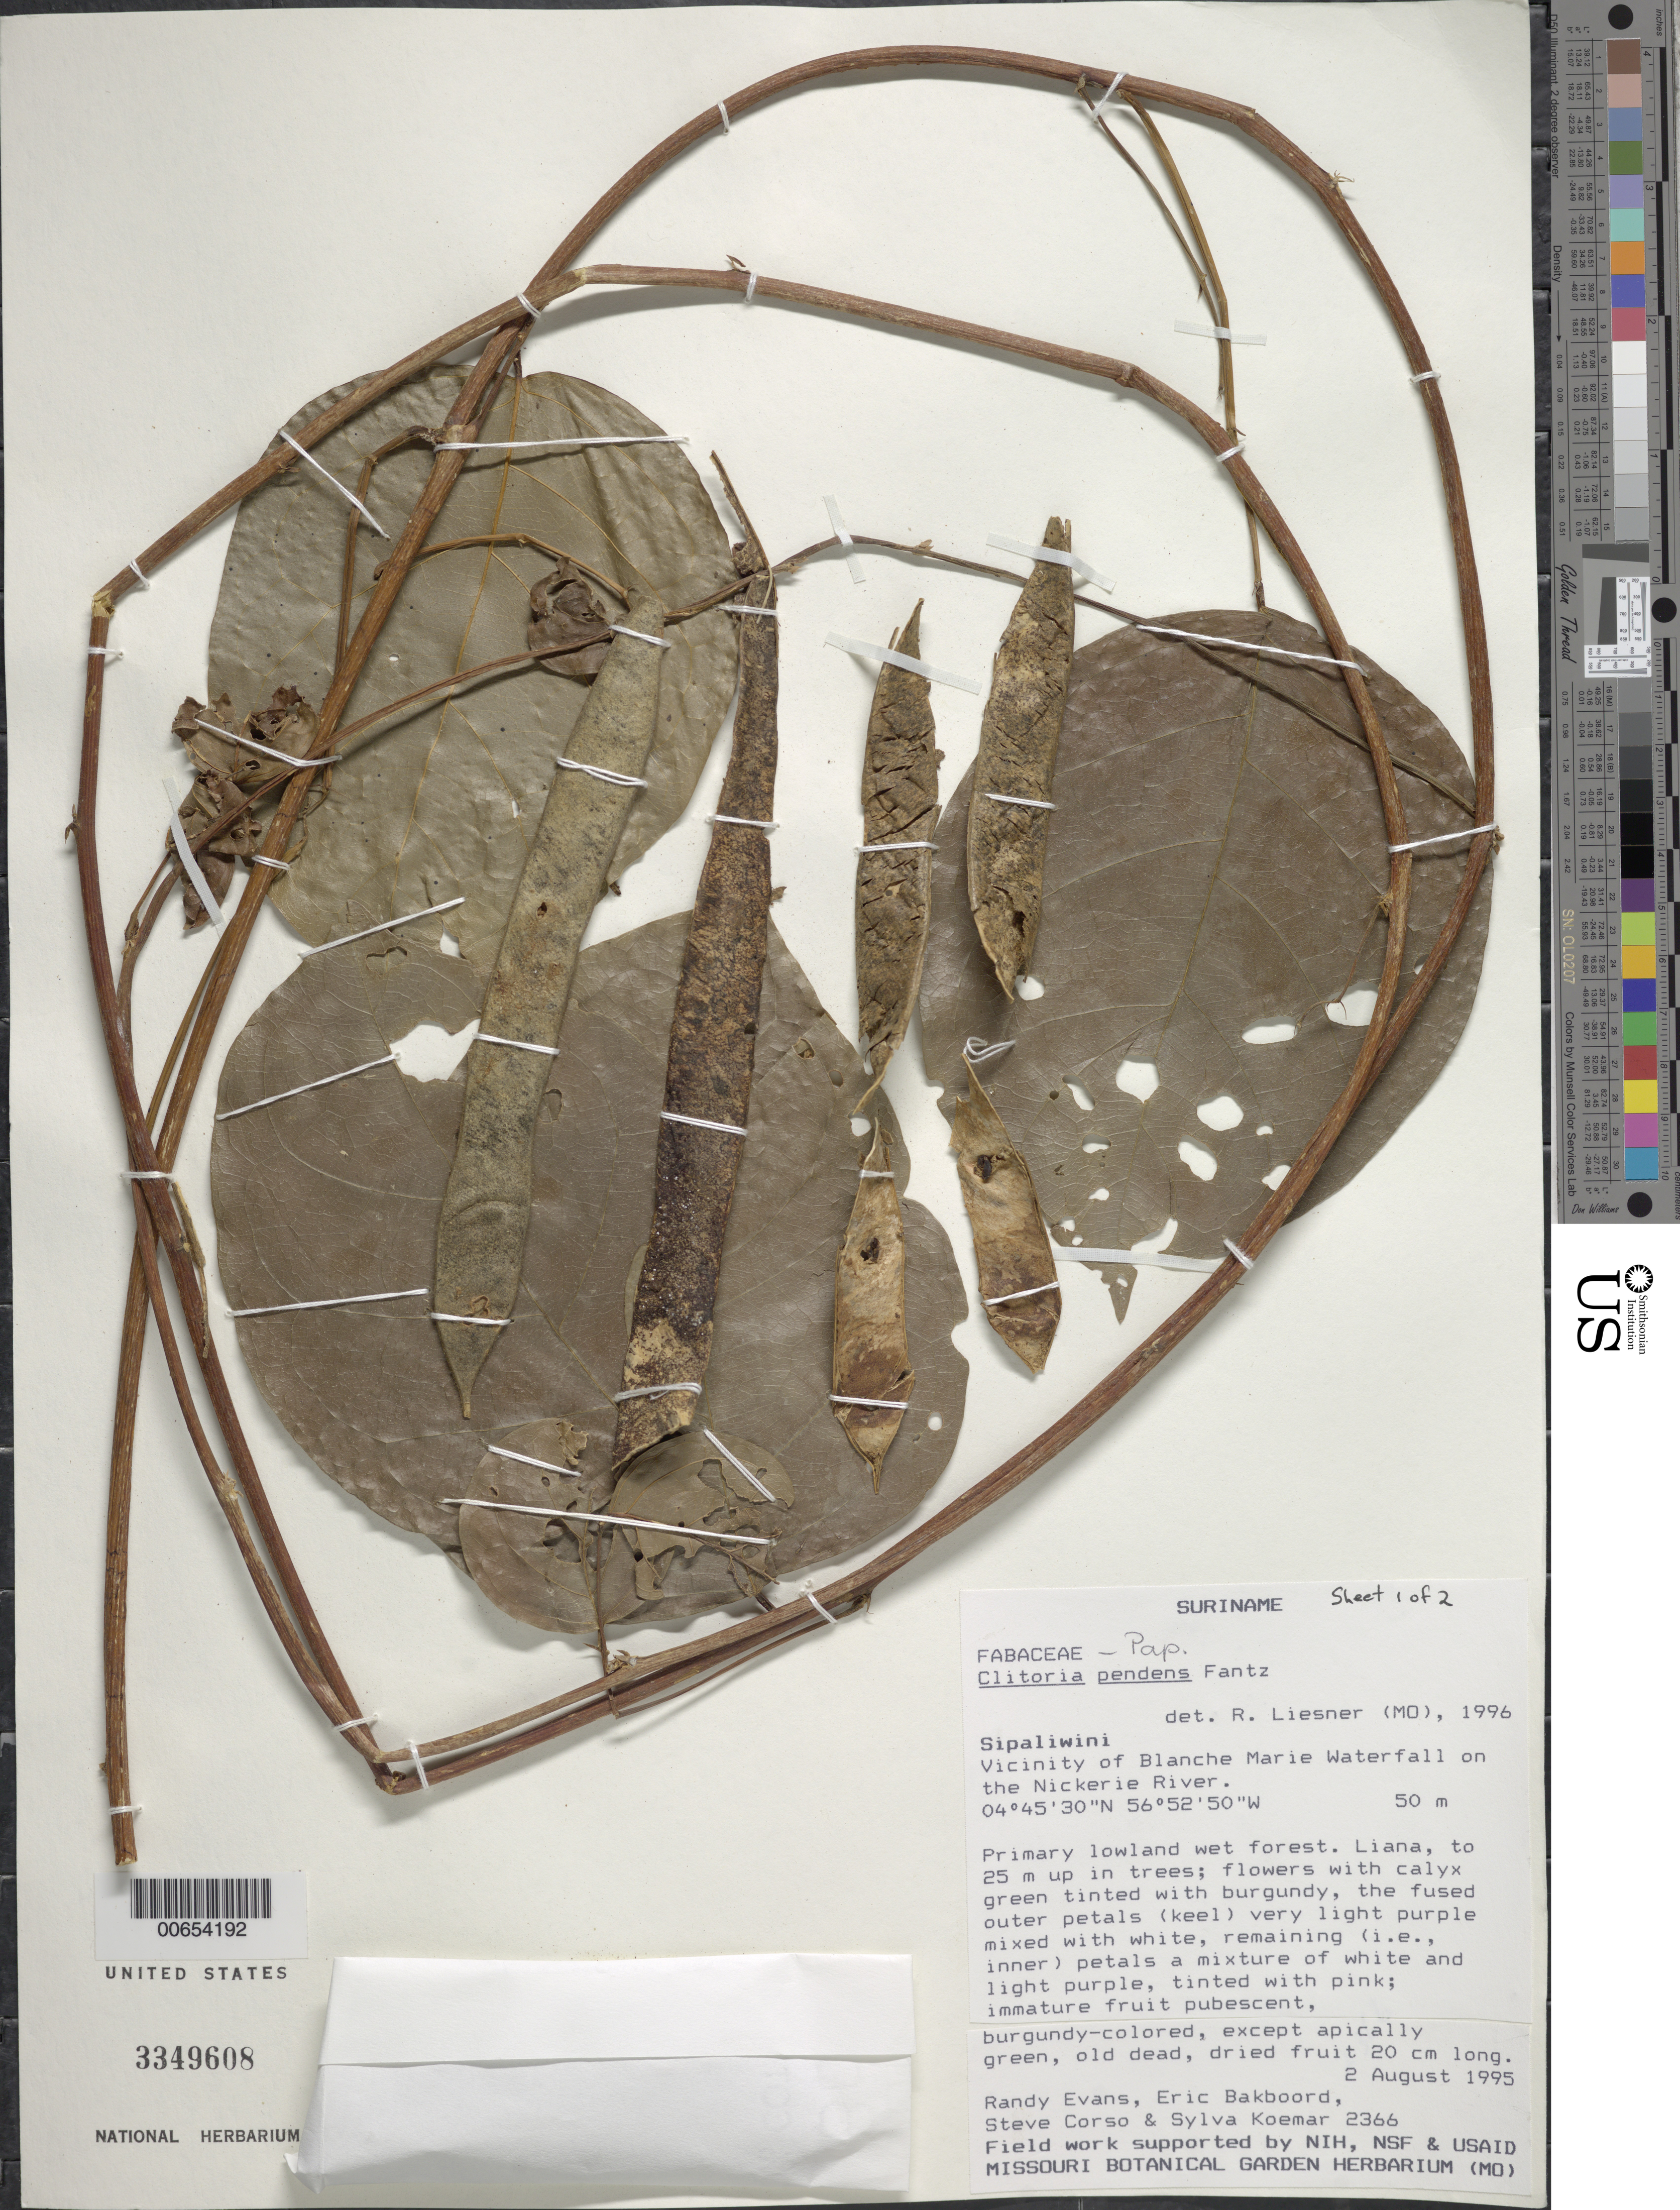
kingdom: Plantae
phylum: Tracheophyta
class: Magnoliopsida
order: Fabales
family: Fabaceae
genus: Clitoria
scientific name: Clitoria pendens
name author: Fantz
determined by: Liesner, R. L.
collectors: R. Evans, E. Bakboord, S. Corso & S. Koemar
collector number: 2366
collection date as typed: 2-Aug-95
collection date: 1995-08-02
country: Suriname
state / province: Sipaliwini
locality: Blanche Marie Waterfall, vic., on Nickerie R.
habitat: Lowland wet forest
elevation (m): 50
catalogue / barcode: US 3349608